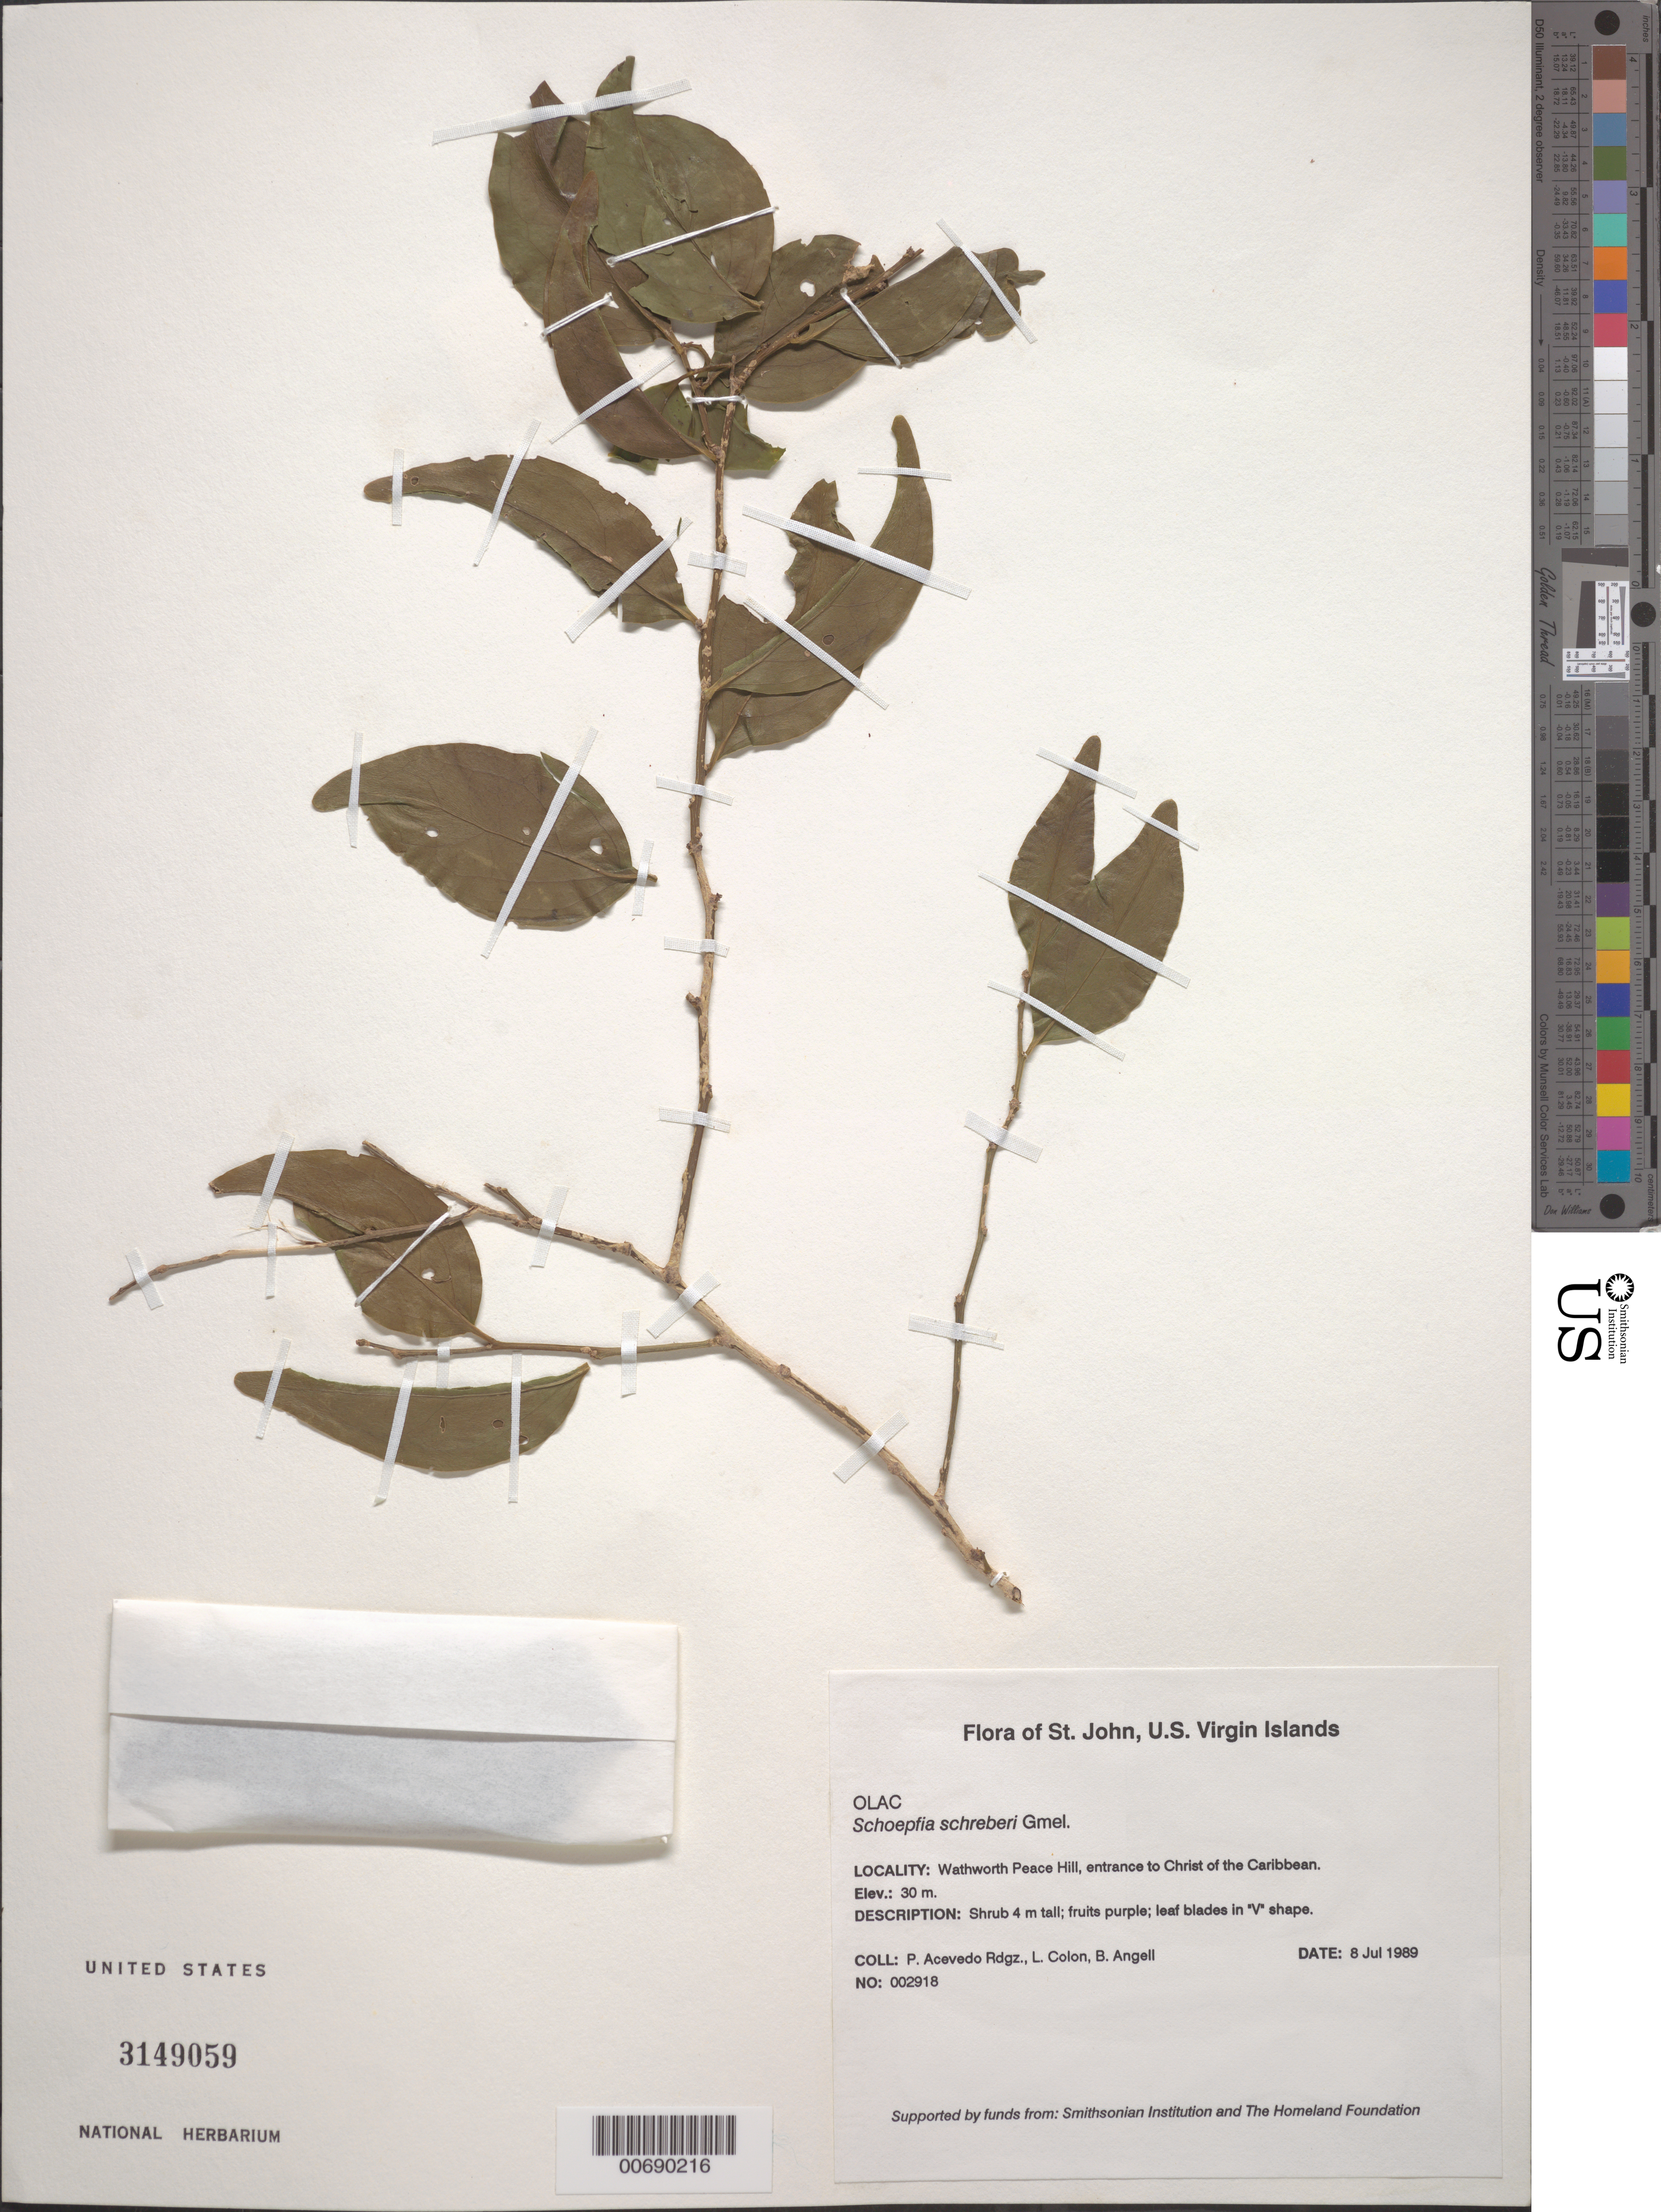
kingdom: Plantae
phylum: Tracheophyta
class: Magnoliopsida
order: Santalales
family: Schoepfiaceae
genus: Schoepfia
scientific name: Schoepfia schreberi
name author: J.F. Gmel.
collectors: P. Acevedo-Rodr., L. Colon & Bobbi Angell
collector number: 2918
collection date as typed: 09 Jul 1989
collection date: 1989-07-09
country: U.S. Virgin Islands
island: St. John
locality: Wathworth Peace Hill, entrance to Christ of the Caribbean.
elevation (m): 30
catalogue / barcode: US 3149059